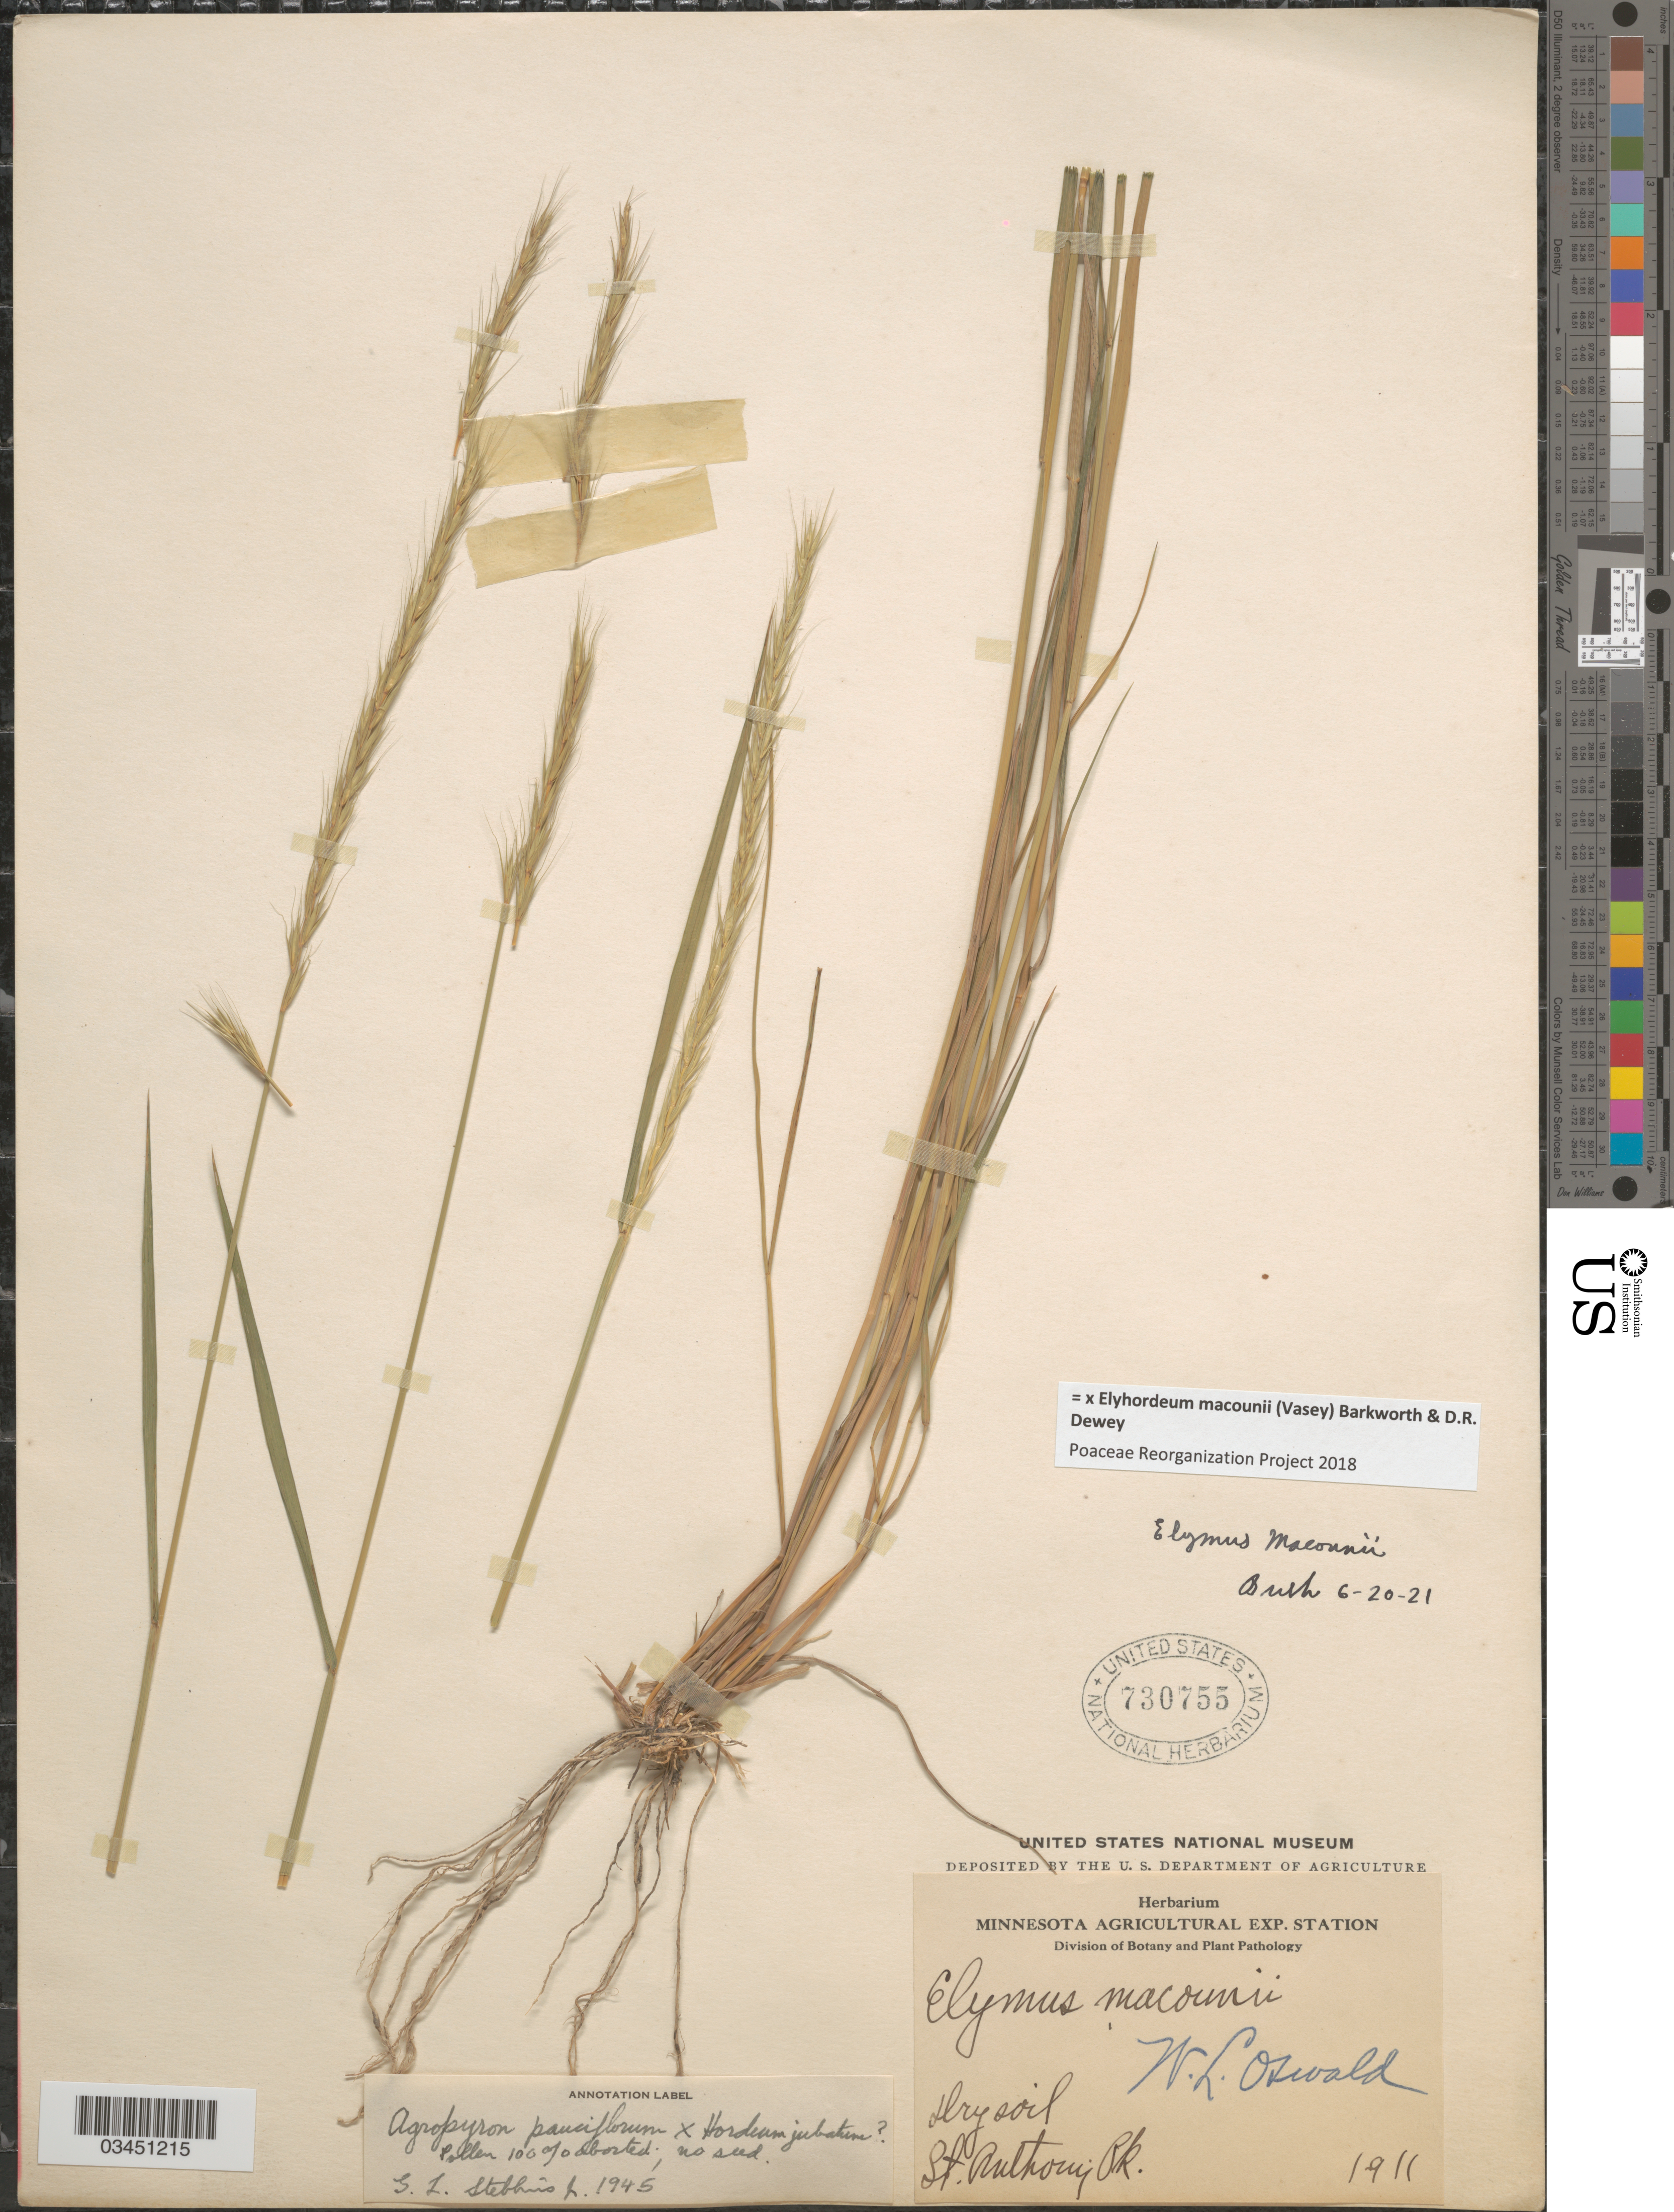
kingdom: Plantae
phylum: Tracheophyta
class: Liliopsida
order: Poales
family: Poaceae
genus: Elyhordeum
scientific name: x Elyhordeum macounii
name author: (Vasey) Barkworth & Dewey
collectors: W. Oswald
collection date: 1911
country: United States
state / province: Minnesota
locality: St. Anthony. Pk.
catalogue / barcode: US 730755